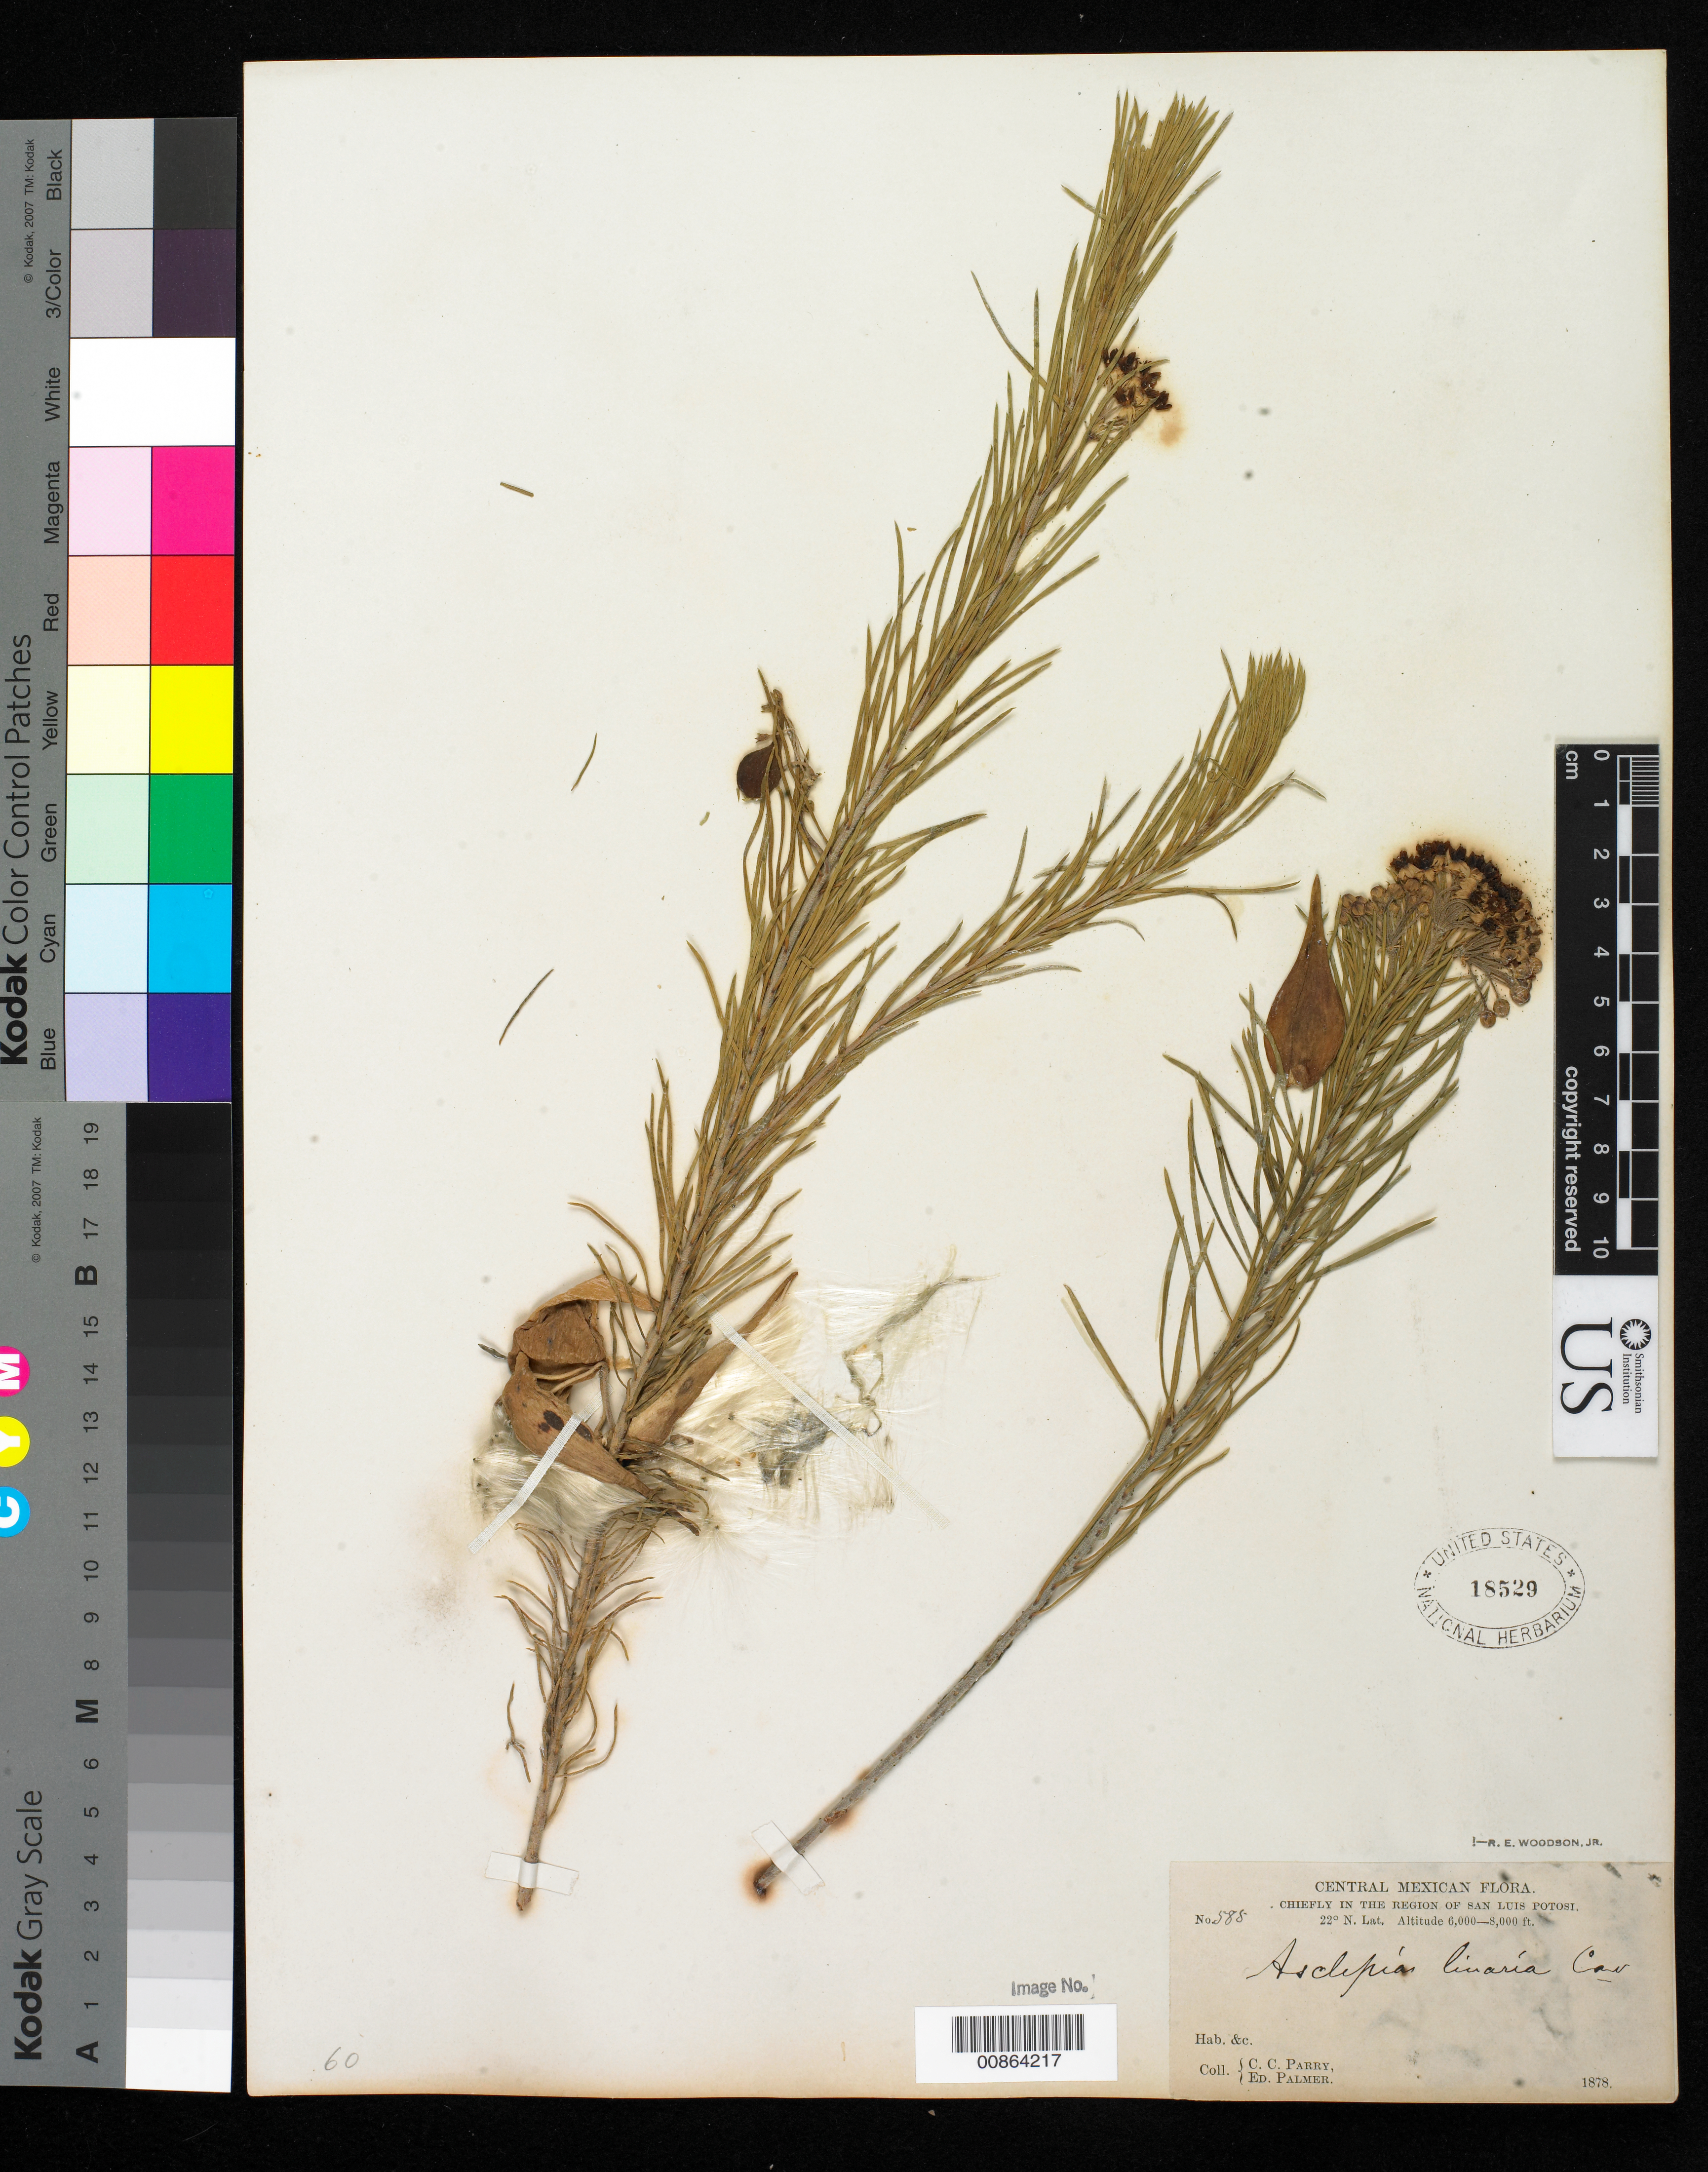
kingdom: Plantae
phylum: Tracheophyta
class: Magnoliopsida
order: Gentianales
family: Apocynaceae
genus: Asclepias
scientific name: Asclepias linaria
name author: Cav.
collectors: C. C. Parry & E. Palmer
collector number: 585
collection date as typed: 1878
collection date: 1878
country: Mexico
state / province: San Luis Potosí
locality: Chiefly in the region of San Luis Potosí.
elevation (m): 1829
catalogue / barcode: US 18529